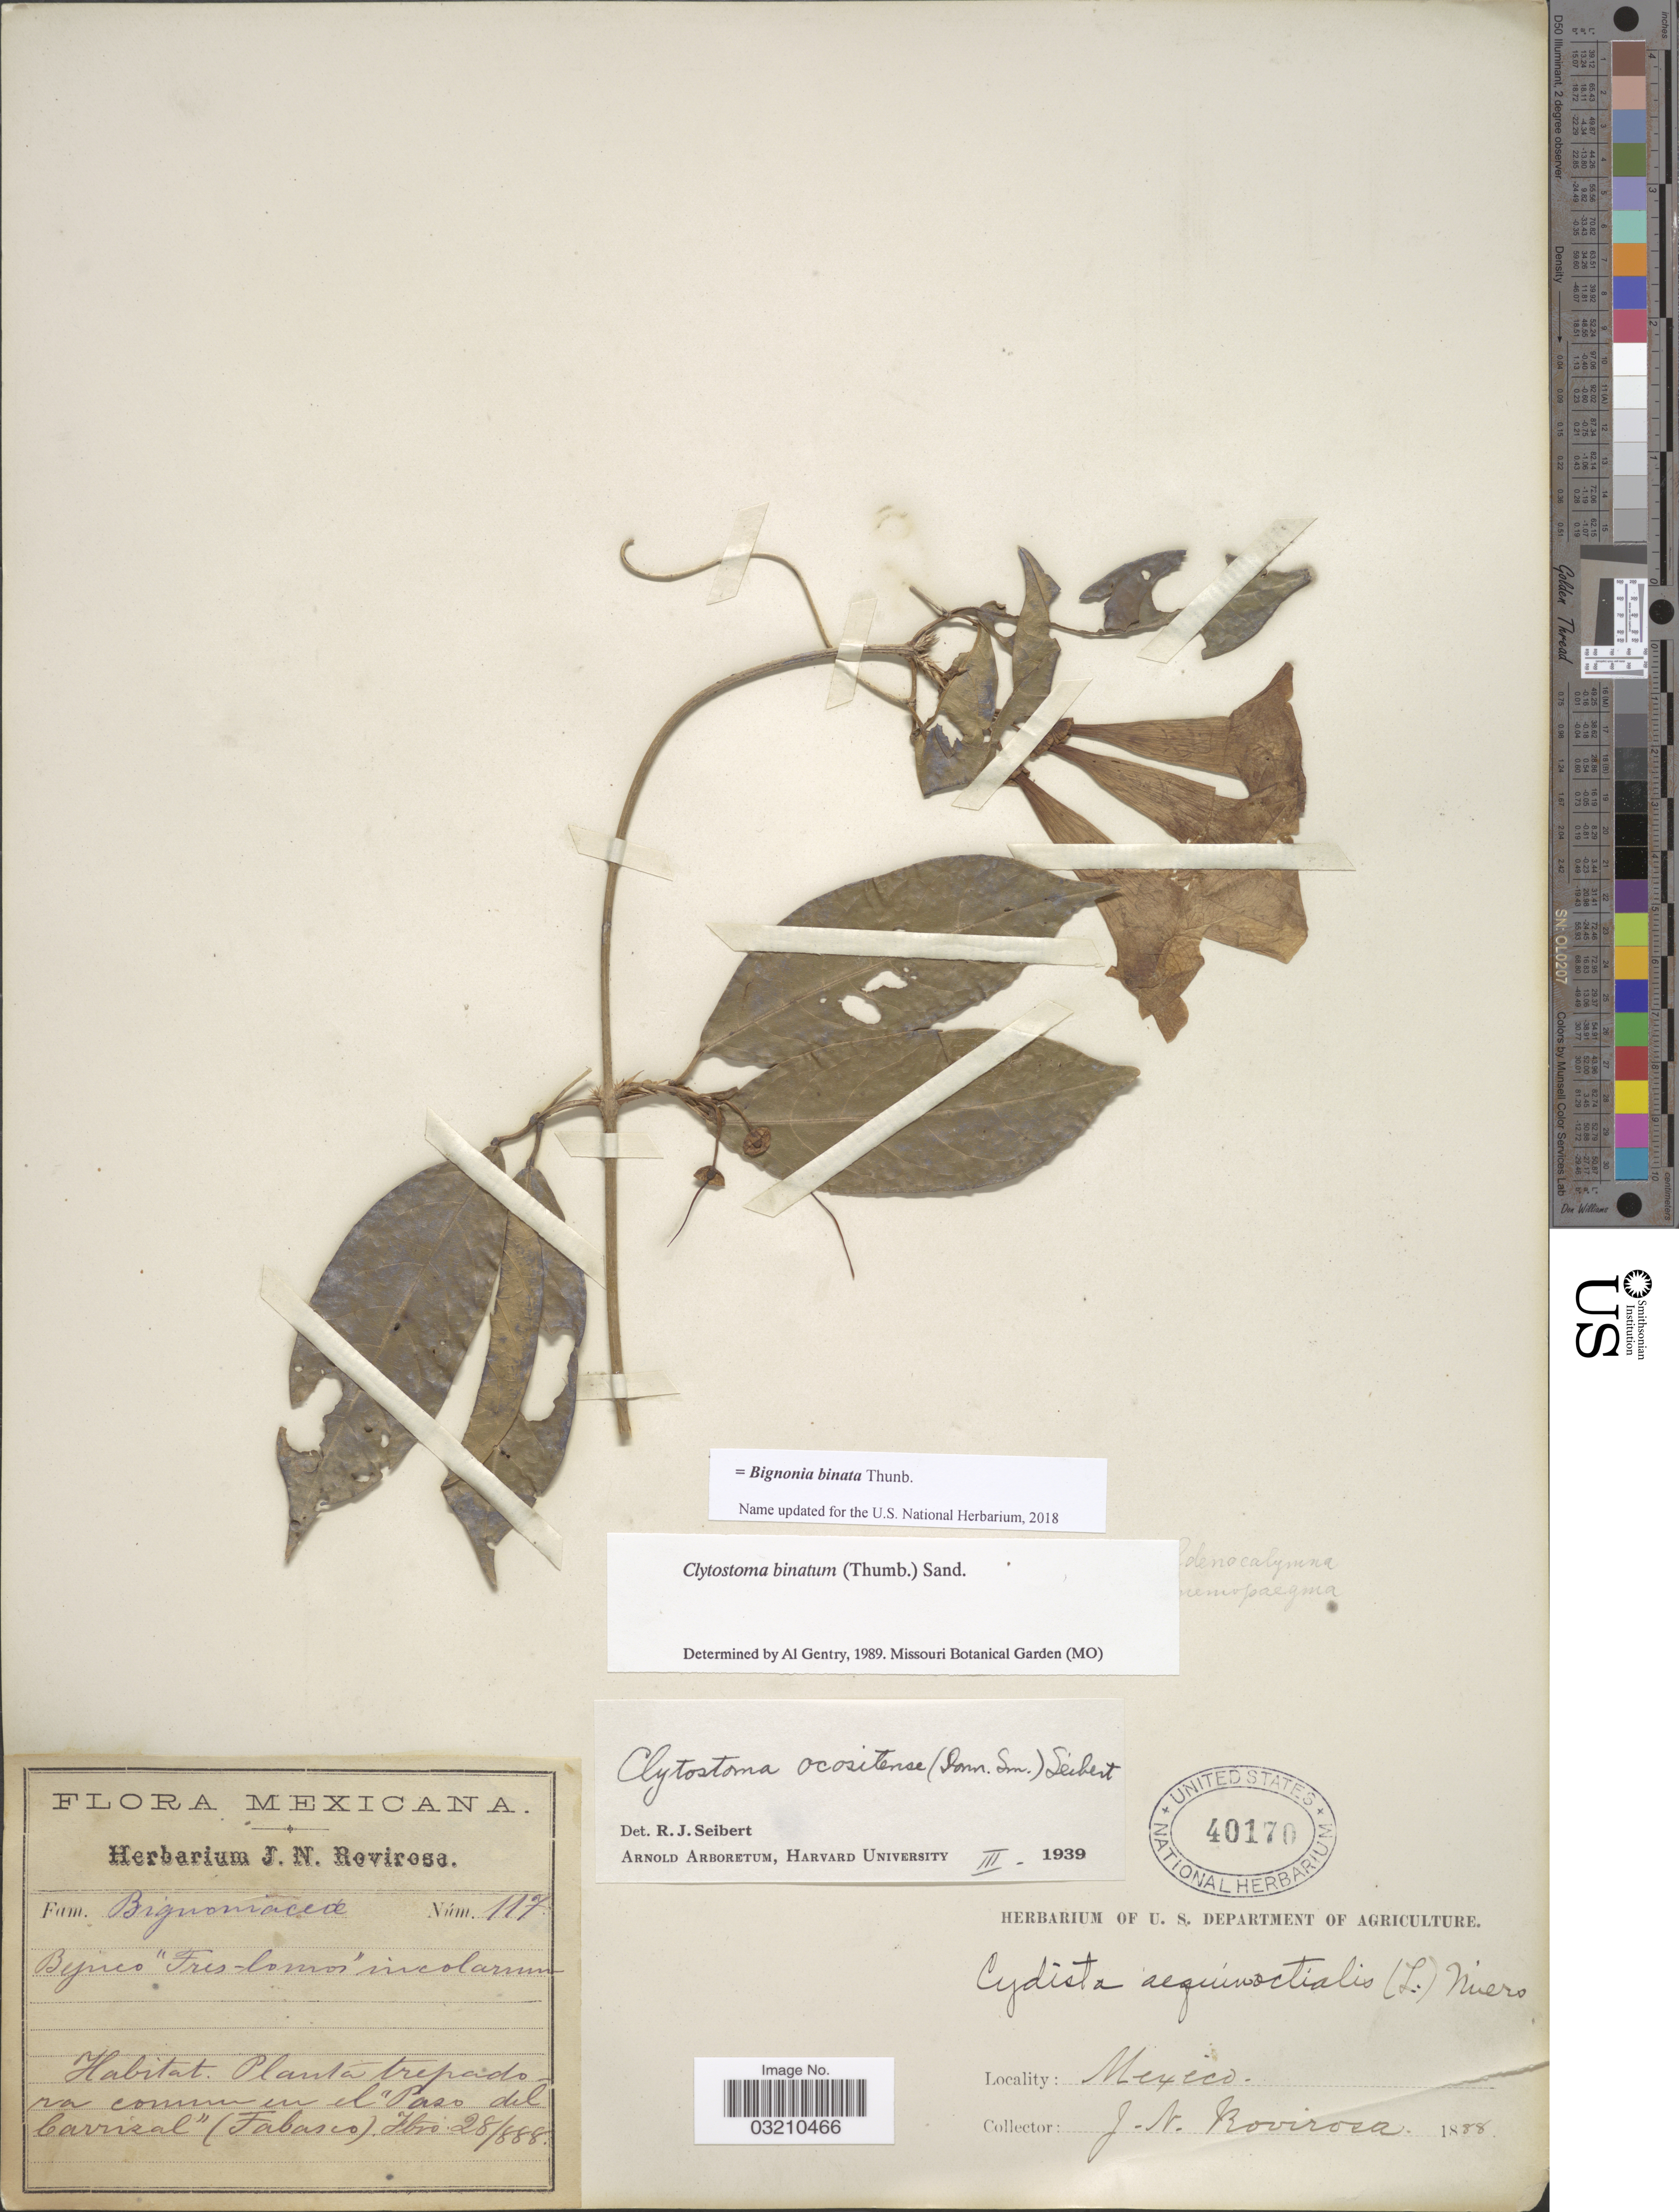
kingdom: Plantae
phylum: Tracheophyta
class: Magnoliopsida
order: Lamiales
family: Bignoniaceae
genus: Bignonia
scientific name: Bignonia binata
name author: Thunb.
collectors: J. N. Rovirosa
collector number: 117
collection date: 1888-02-28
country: Mexico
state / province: Tabasco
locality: El "Paso del Carrizal" (Tabasco).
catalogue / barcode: US 40170